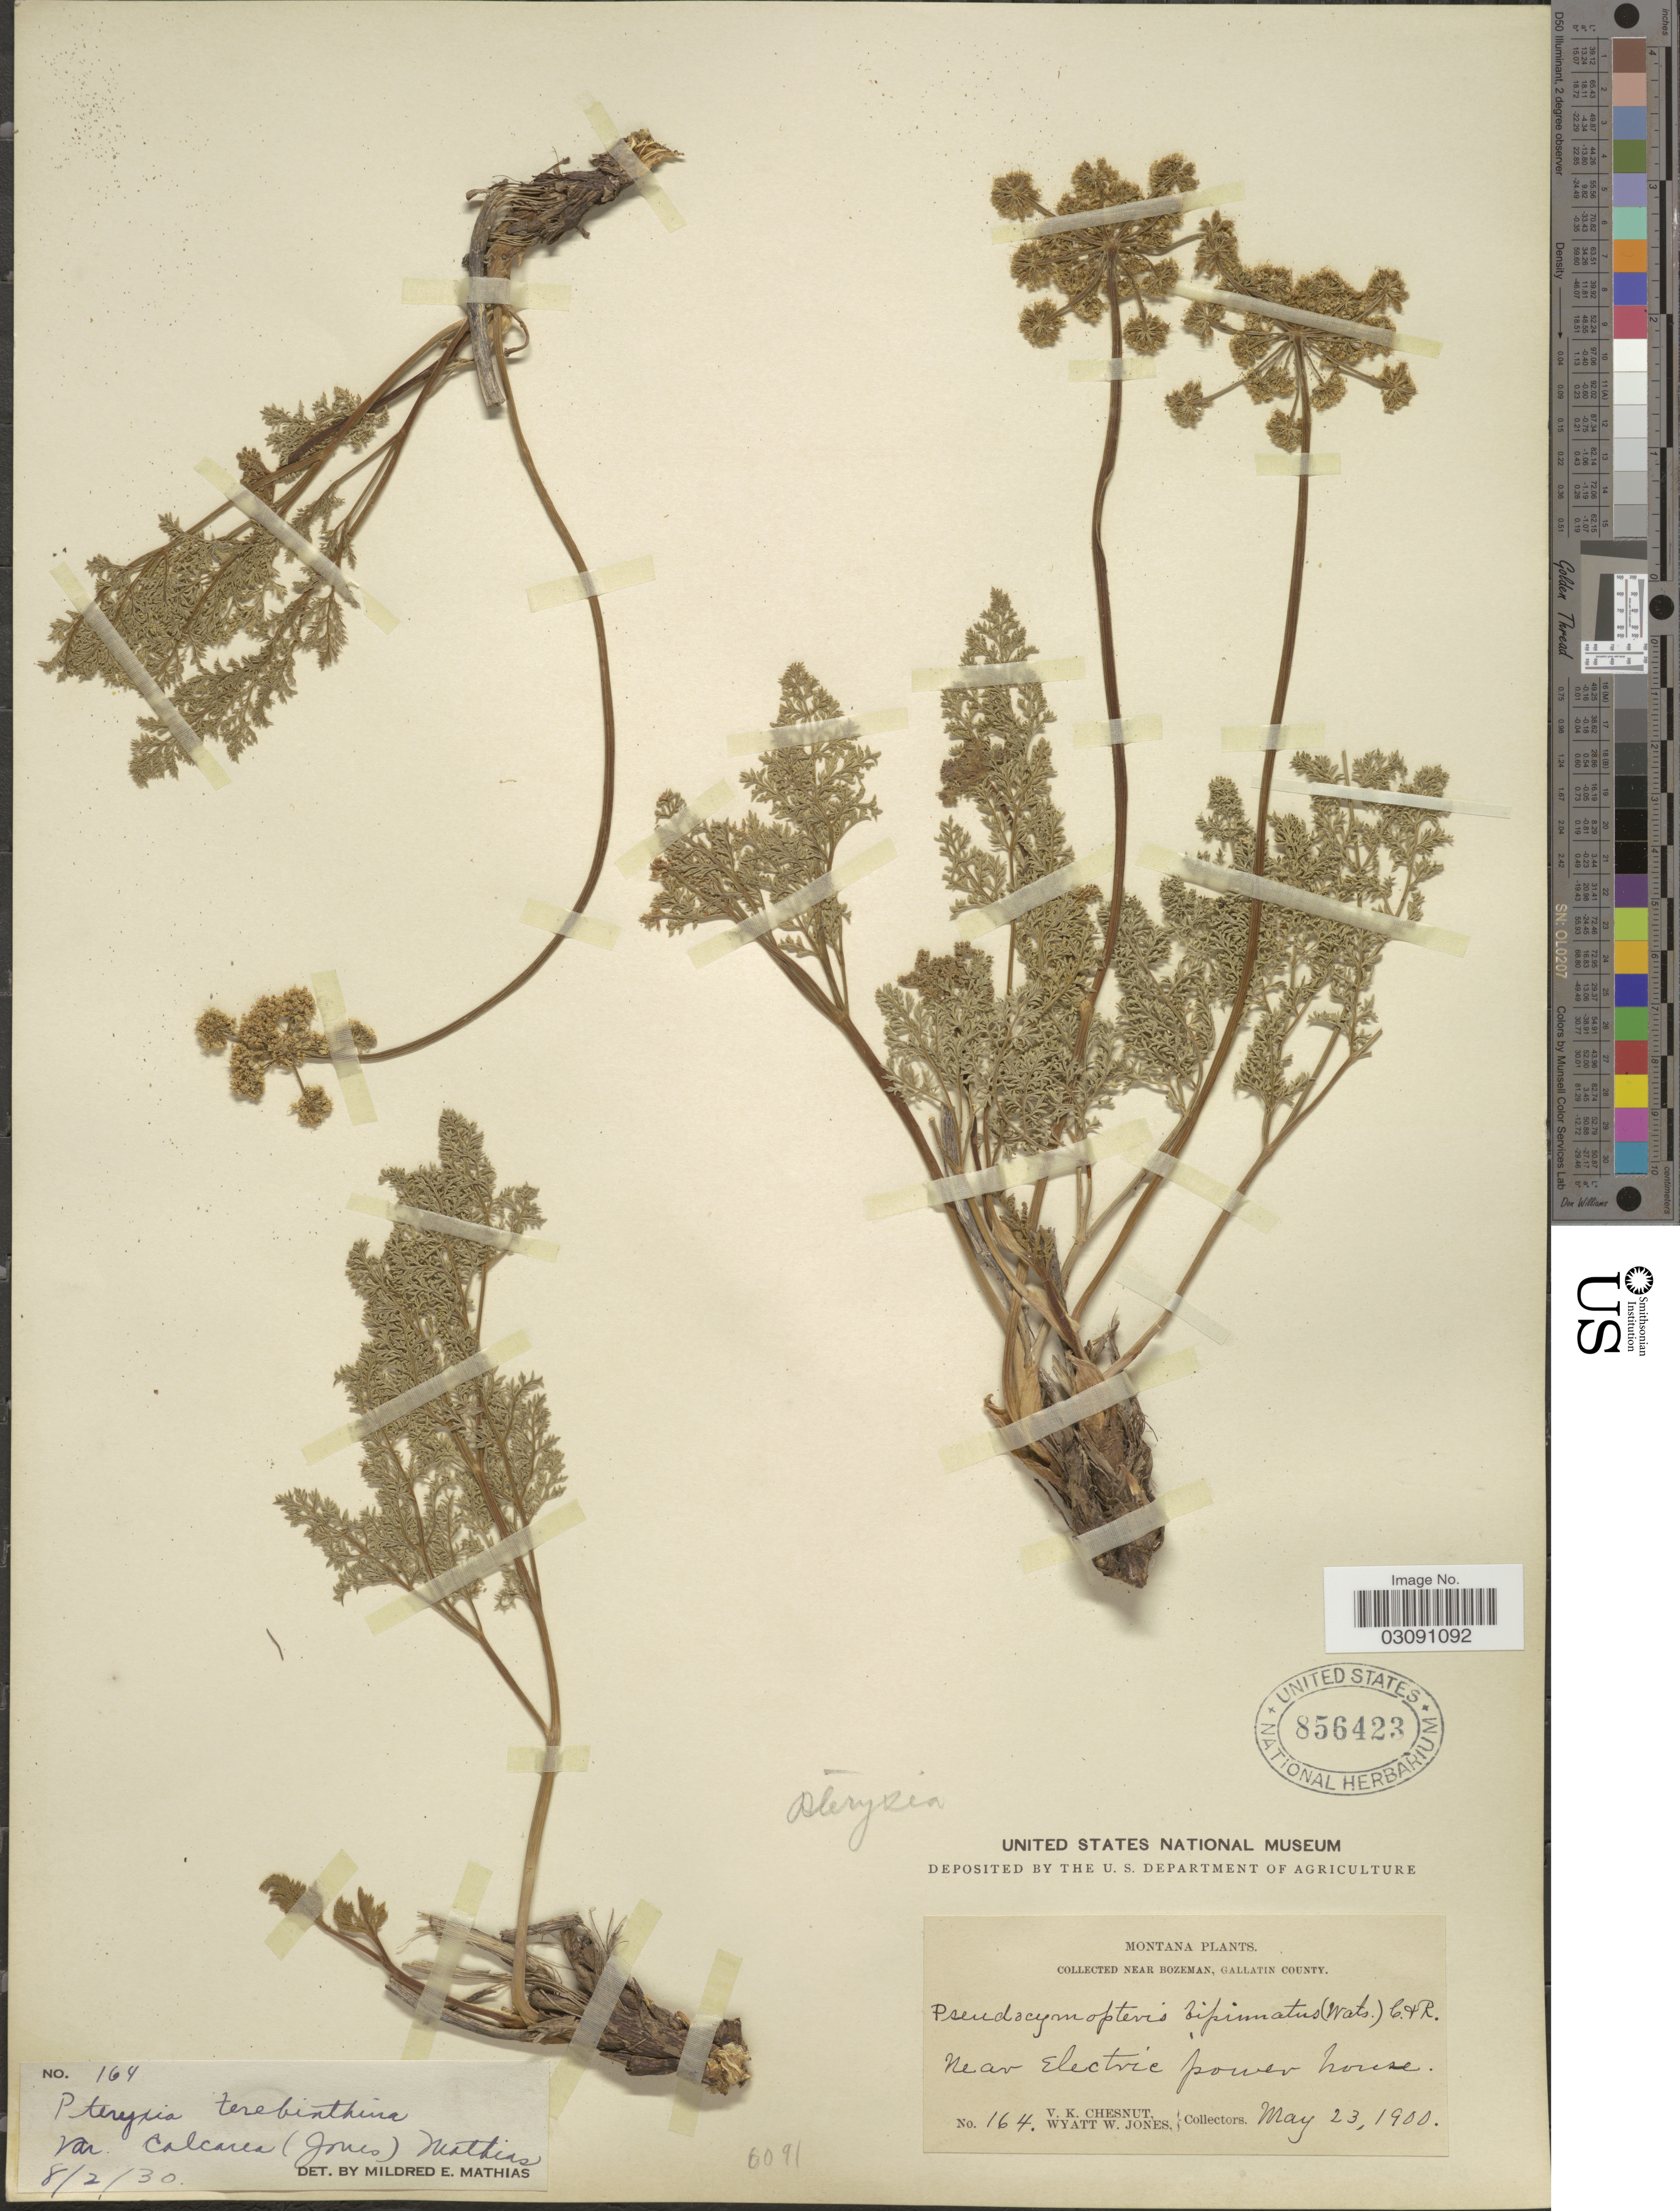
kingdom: Plantae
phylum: Tracheophyta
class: Magnoliopsida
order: Apiales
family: Apiaceae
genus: Pteryxia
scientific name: Pteryxia terebinthina var. calcarea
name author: (M.E. Jones) Mathias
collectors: V. Chesnut & W. W. Jones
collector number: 164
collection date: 1900-05-23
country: United States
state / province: Montana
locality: Near Bozeman, Gallatin County. Near Electric power house.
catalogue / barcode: US 856423